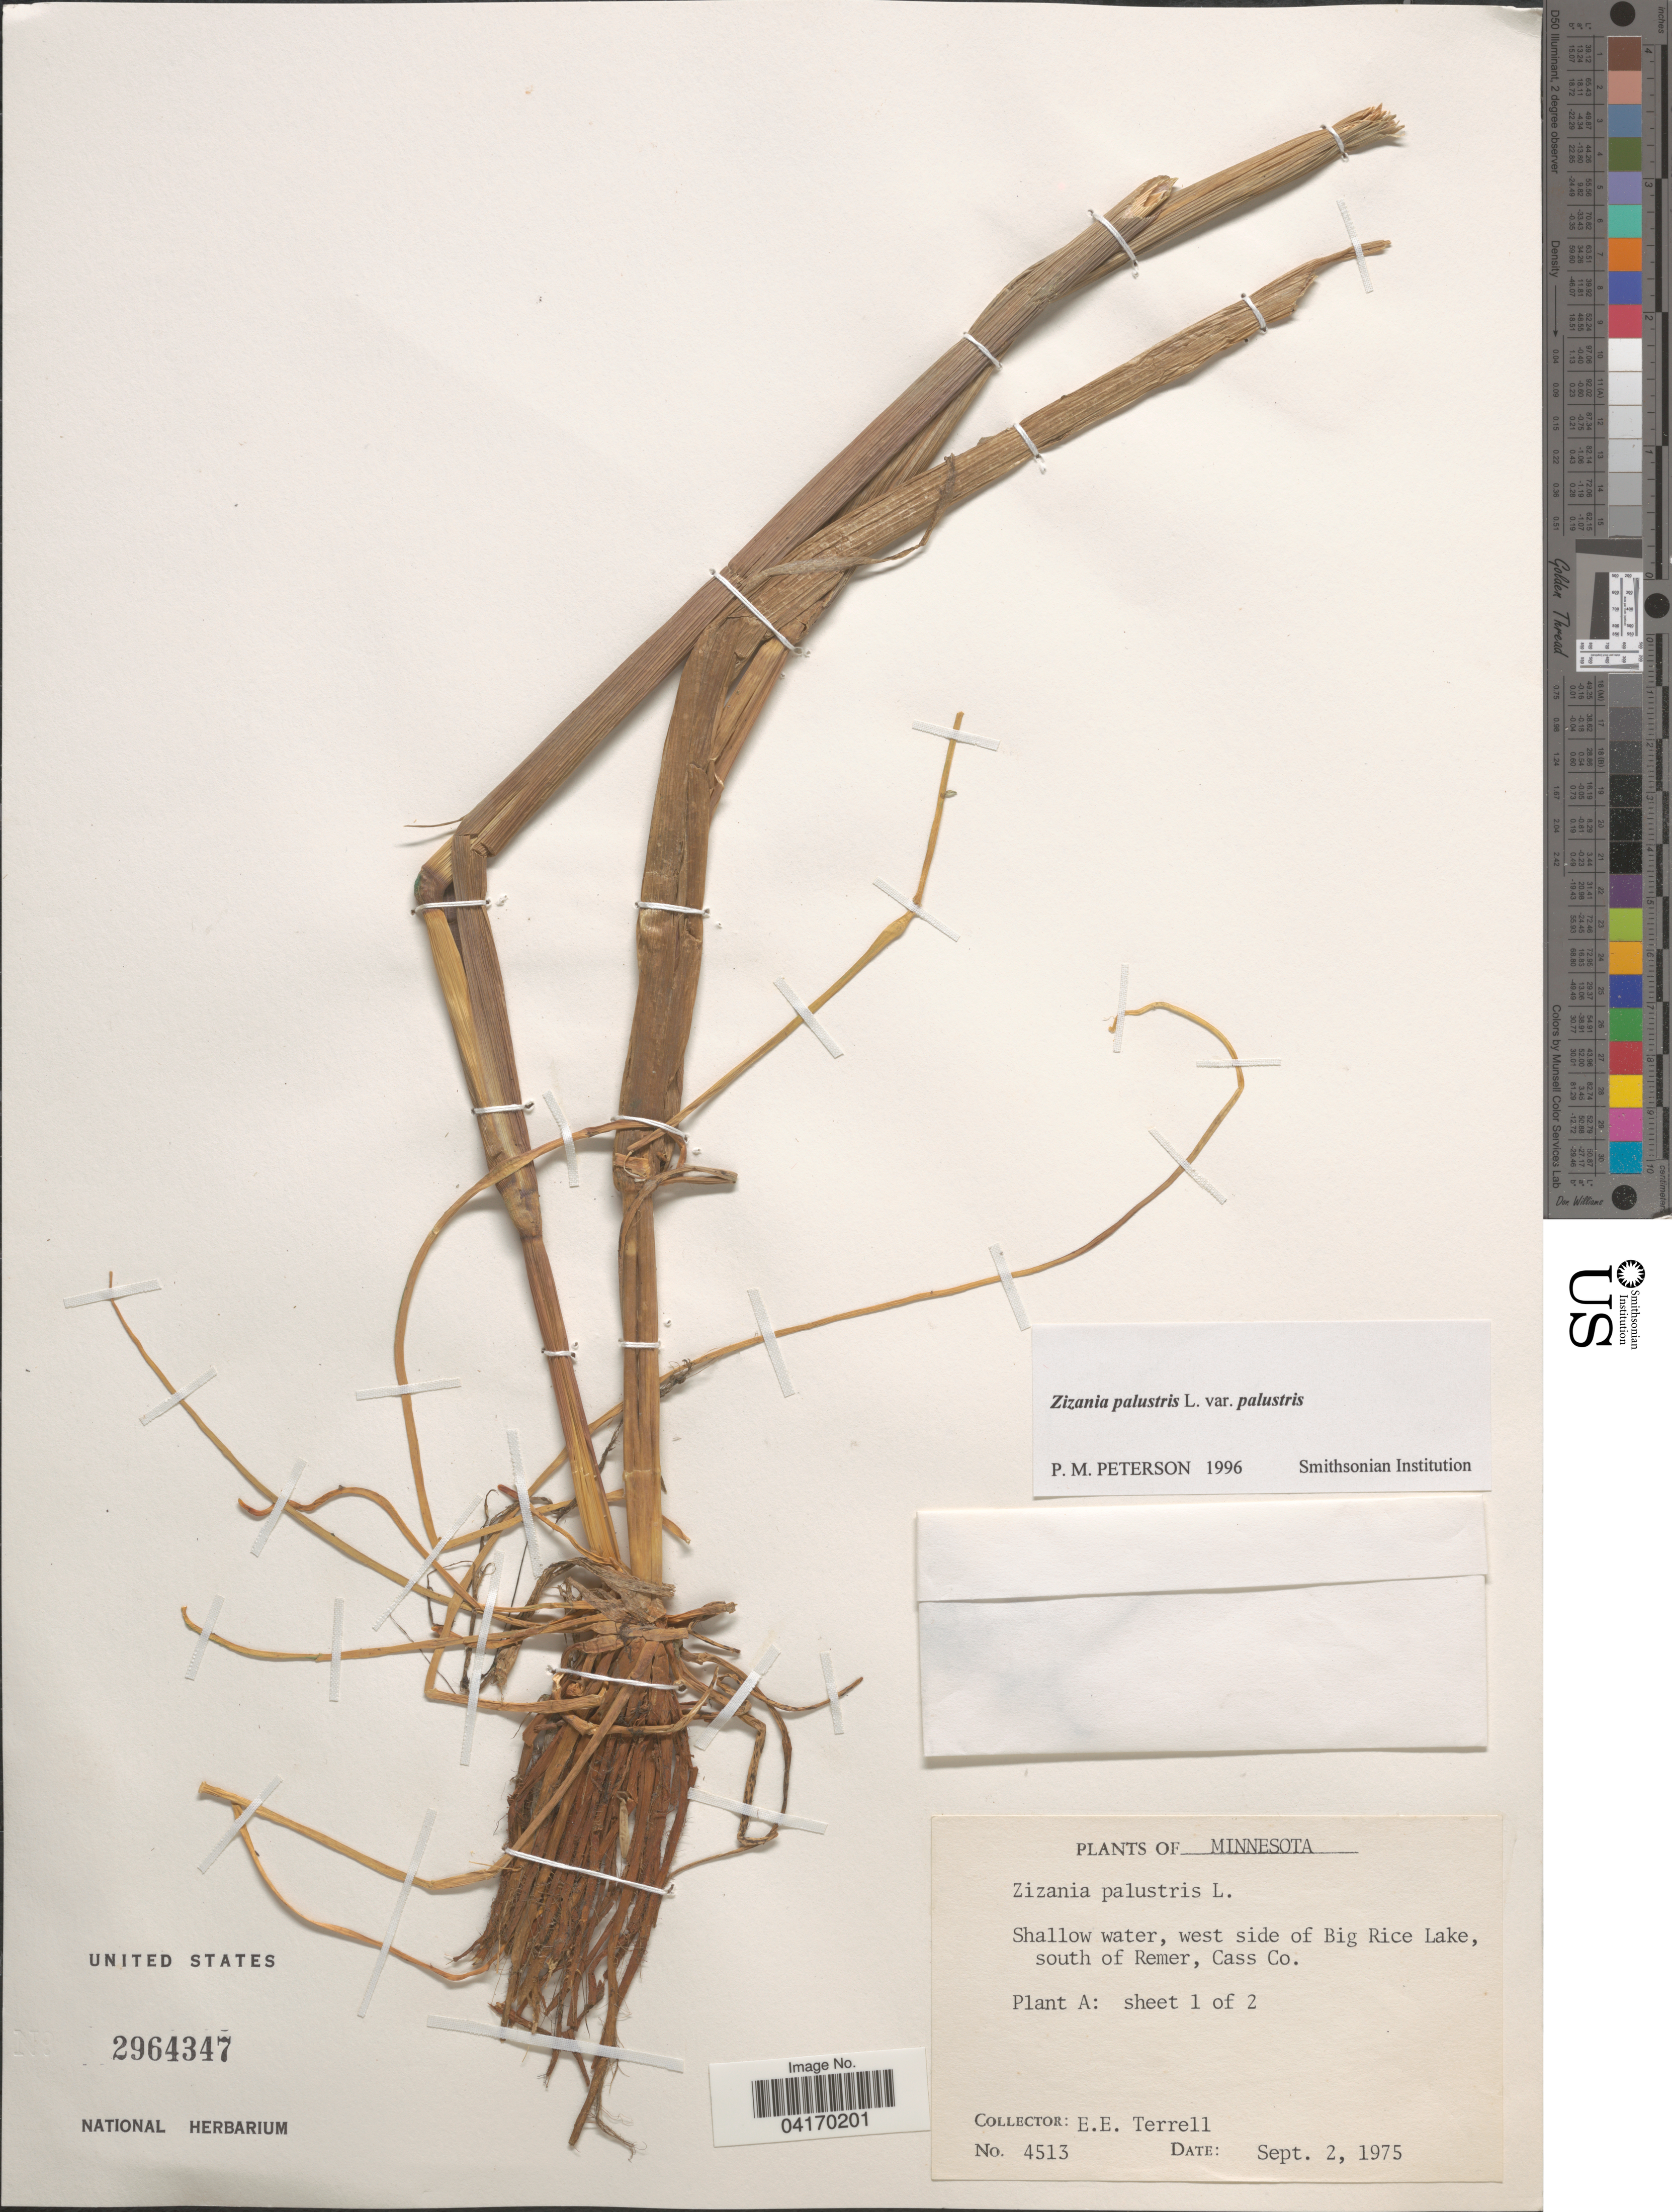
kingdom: Plantae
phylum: Tracheophyta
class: Liliopsida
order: Poales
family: Poaceae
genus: Zizania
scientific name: Zizania palustris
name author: L.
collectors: E. E. Terrell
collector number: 4513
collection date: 1975-09-02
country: United States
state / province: Minnesota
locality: Shallow water, west side of Big Rice Lake, south of Remer, Cass Co.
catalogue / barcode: US 2964347